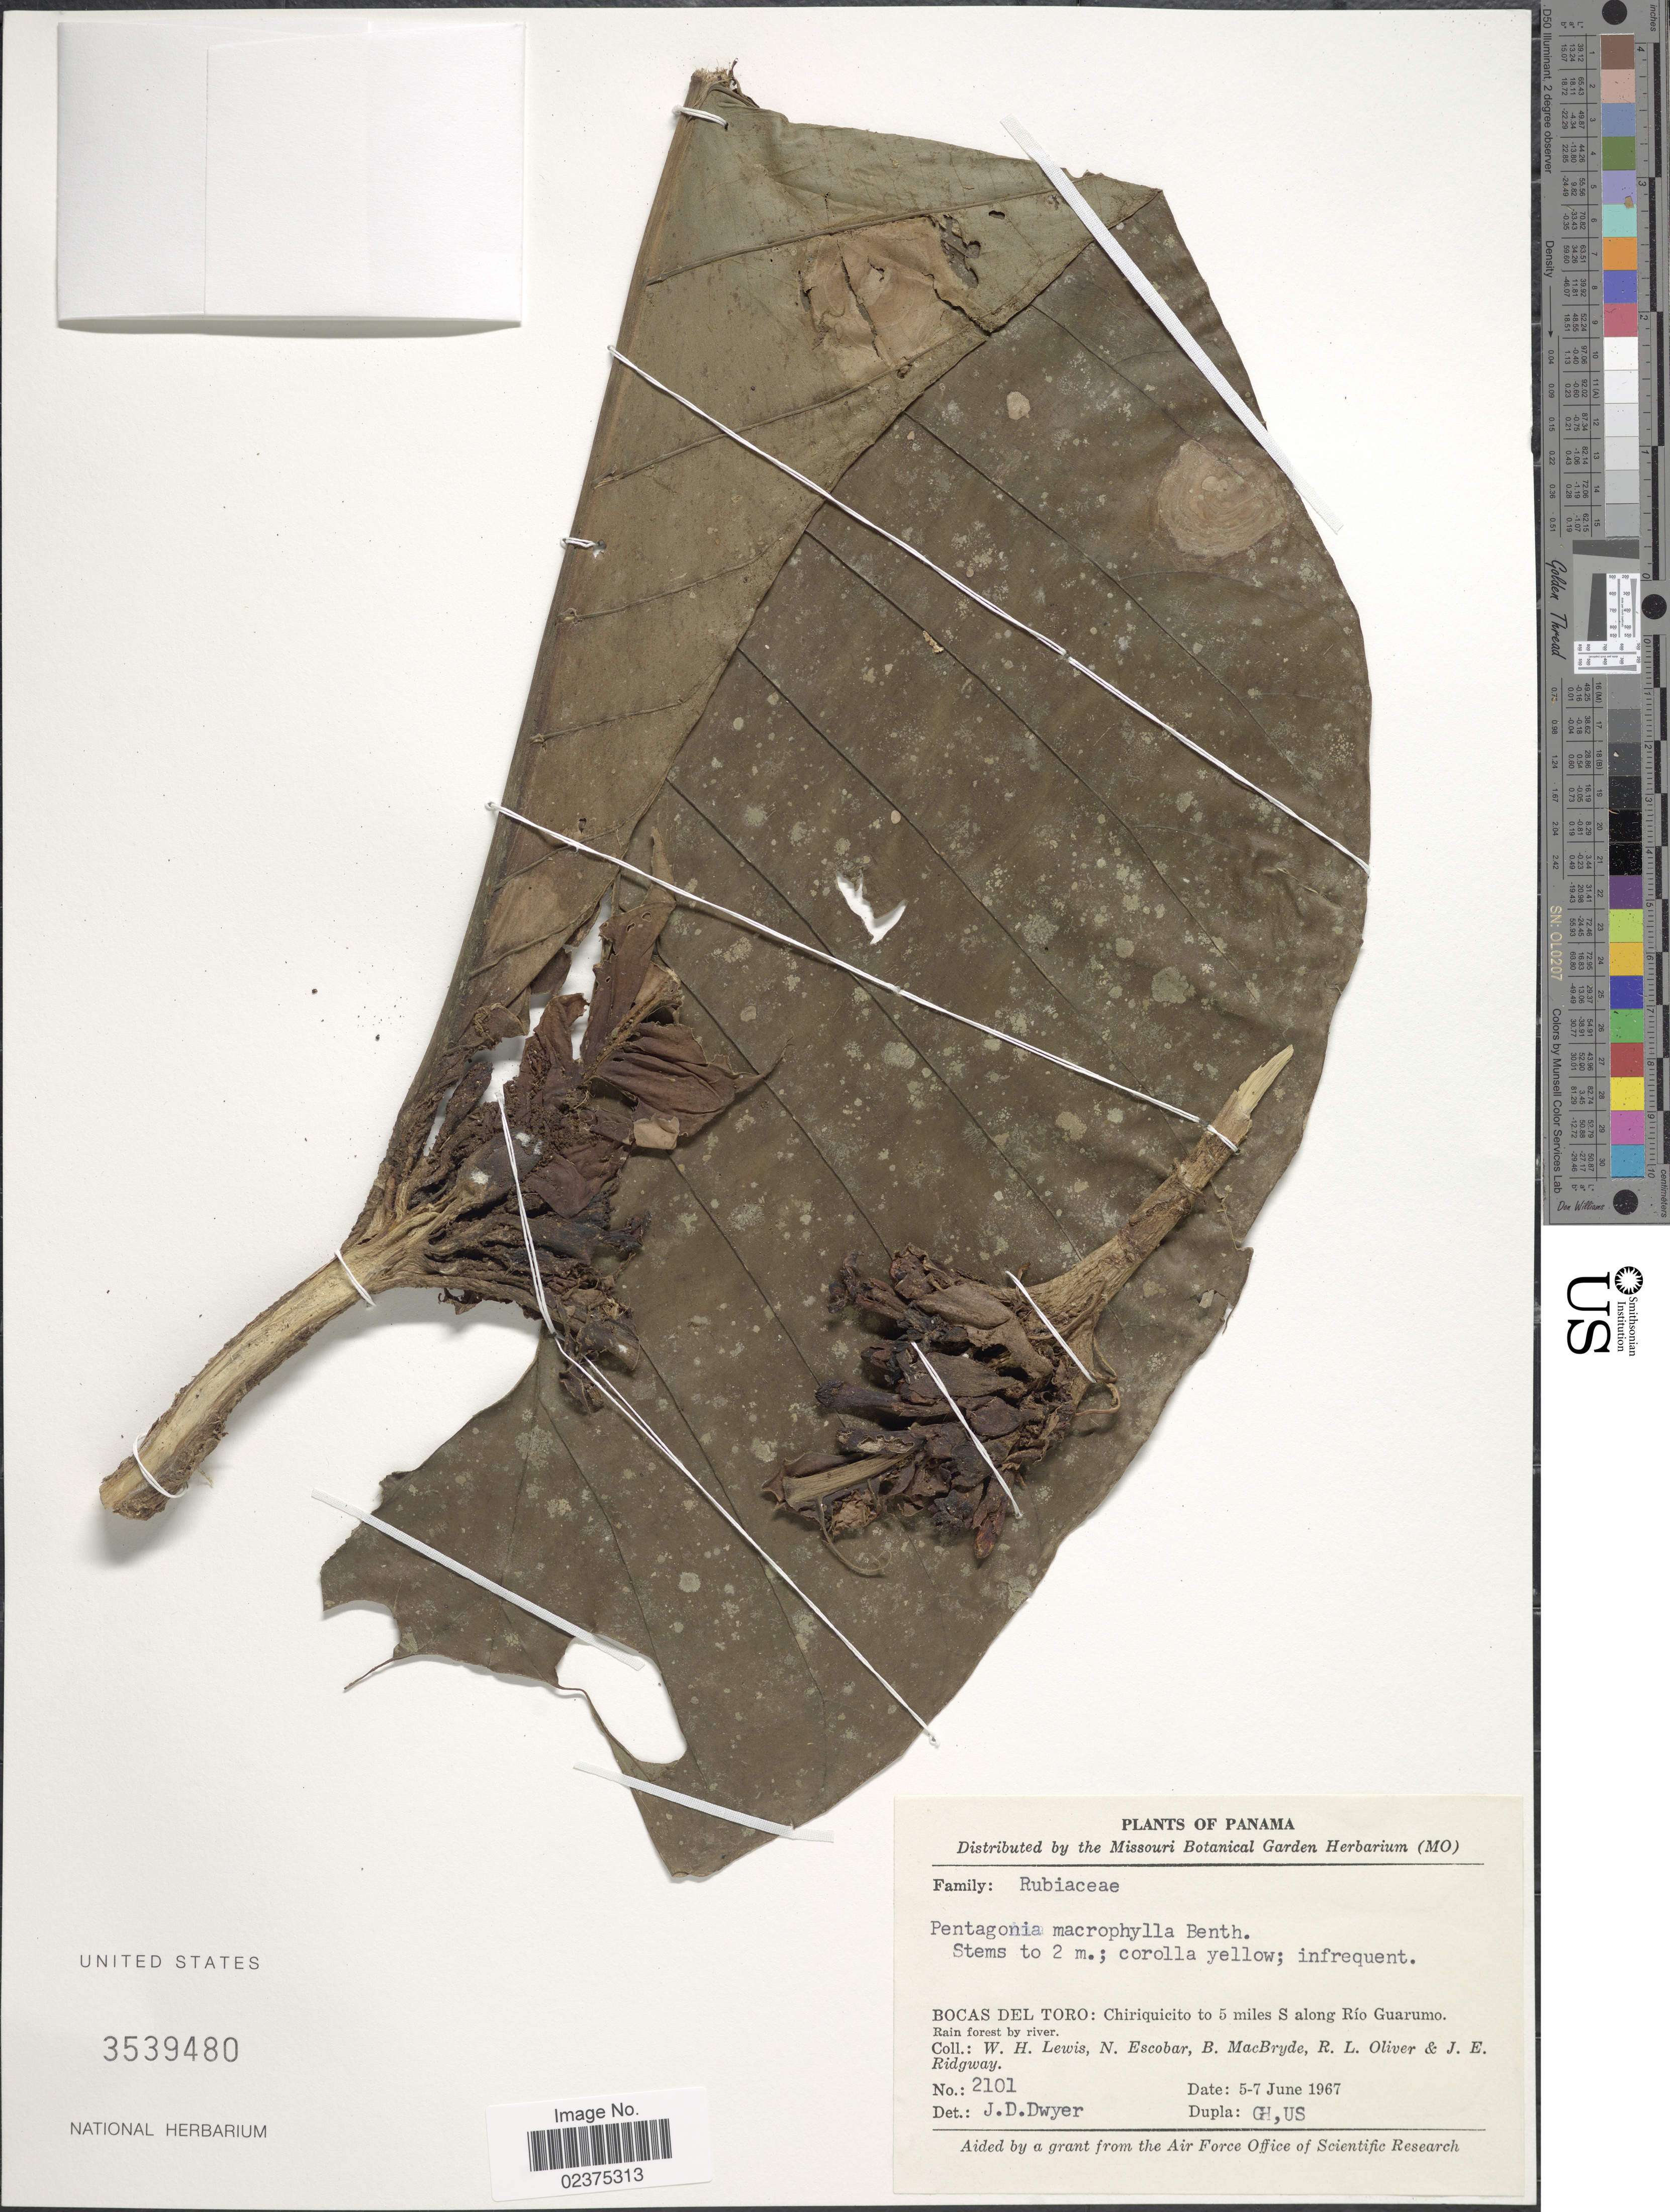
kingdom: Plantae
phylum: Tracheophyta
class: Magnoliopsida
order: Gentianales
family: Rubiaceae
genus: Pentagonia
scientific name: Pentagonia macrophylla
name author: Benth.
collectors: W. H. Lewis, N. Escobar, B. MacBryde, R. Oliver & J. Ridgway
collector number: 2101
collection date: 1967-06-05/1967-06-07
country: Panama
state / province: Bocas del Toro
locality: Chiriquicito to 5 miles S along Río Guarumo. Rain forest by river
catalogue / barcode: US 3539480